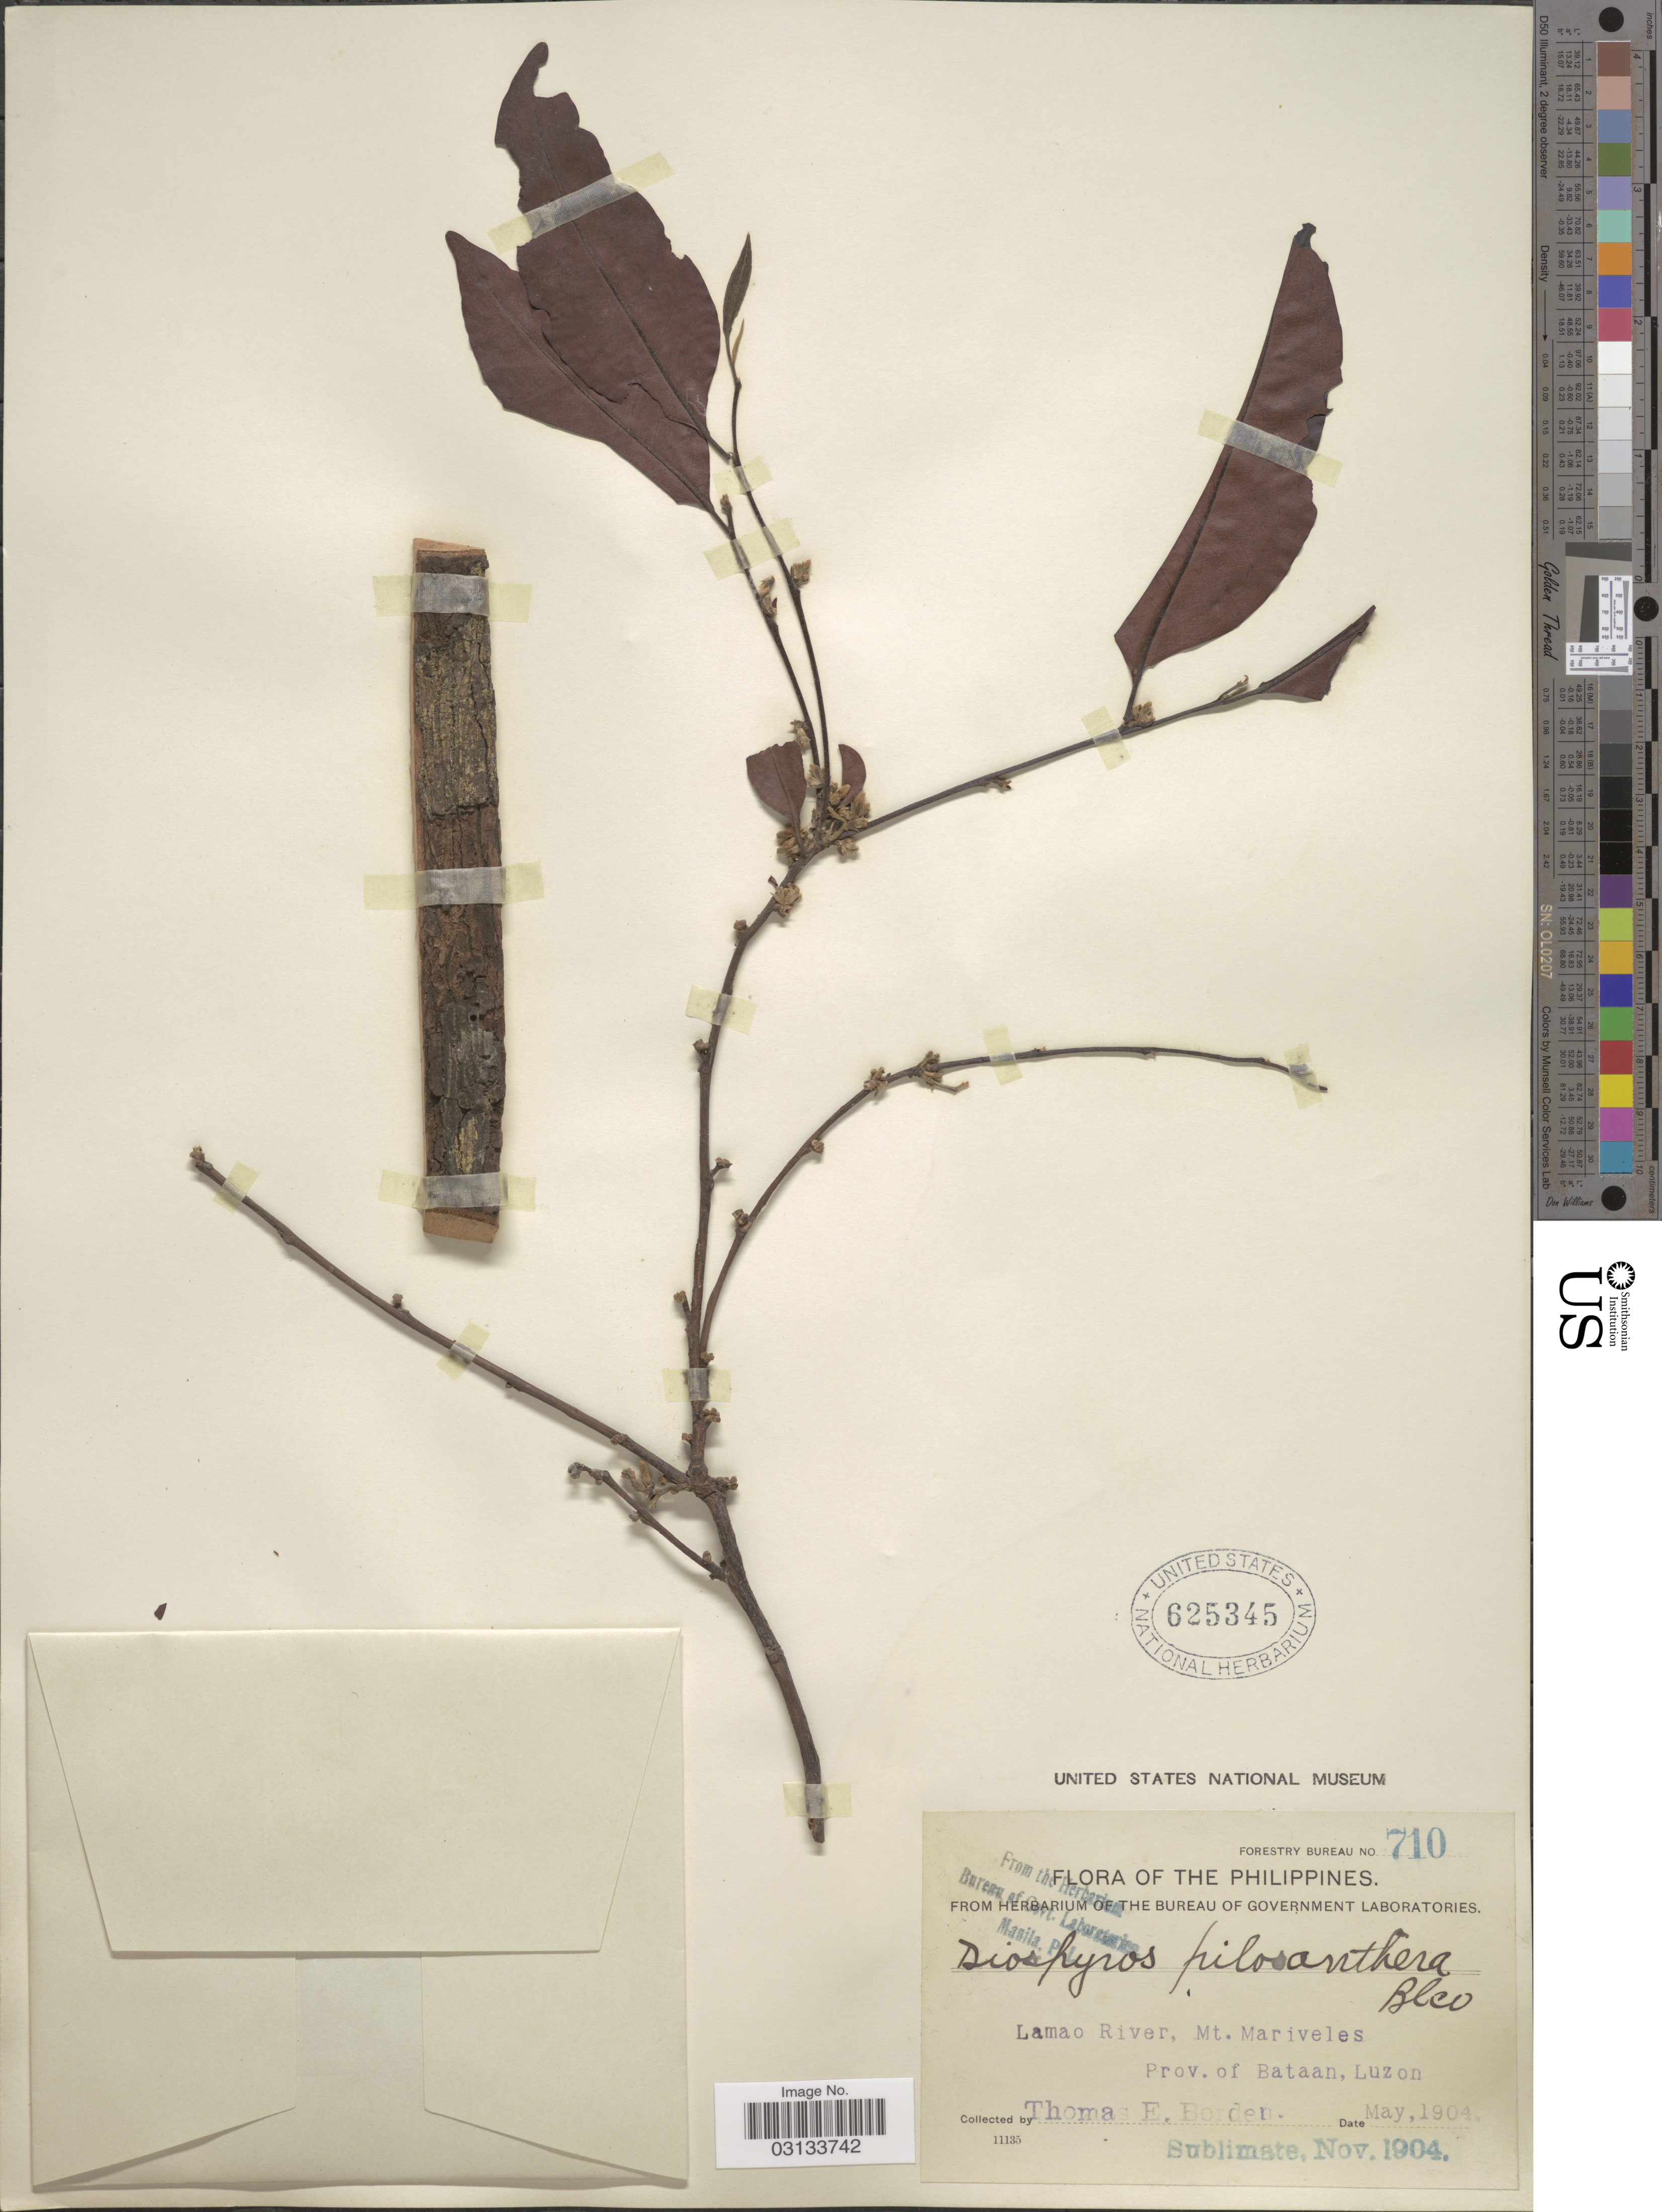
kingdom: Plantae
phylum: Tracheophyta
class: Magnoliopsida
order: Ericales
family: Ebenaceae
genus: Diospyros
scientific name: Diospyros pilosanthera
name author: Blanco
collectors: T. E. Borden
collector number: Forestry Bureau 710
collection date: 1904-05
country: Philippines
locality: Lamao River, Mt. Mariveles, Prov. of Bataan, Luzon.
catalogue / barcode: US 625345